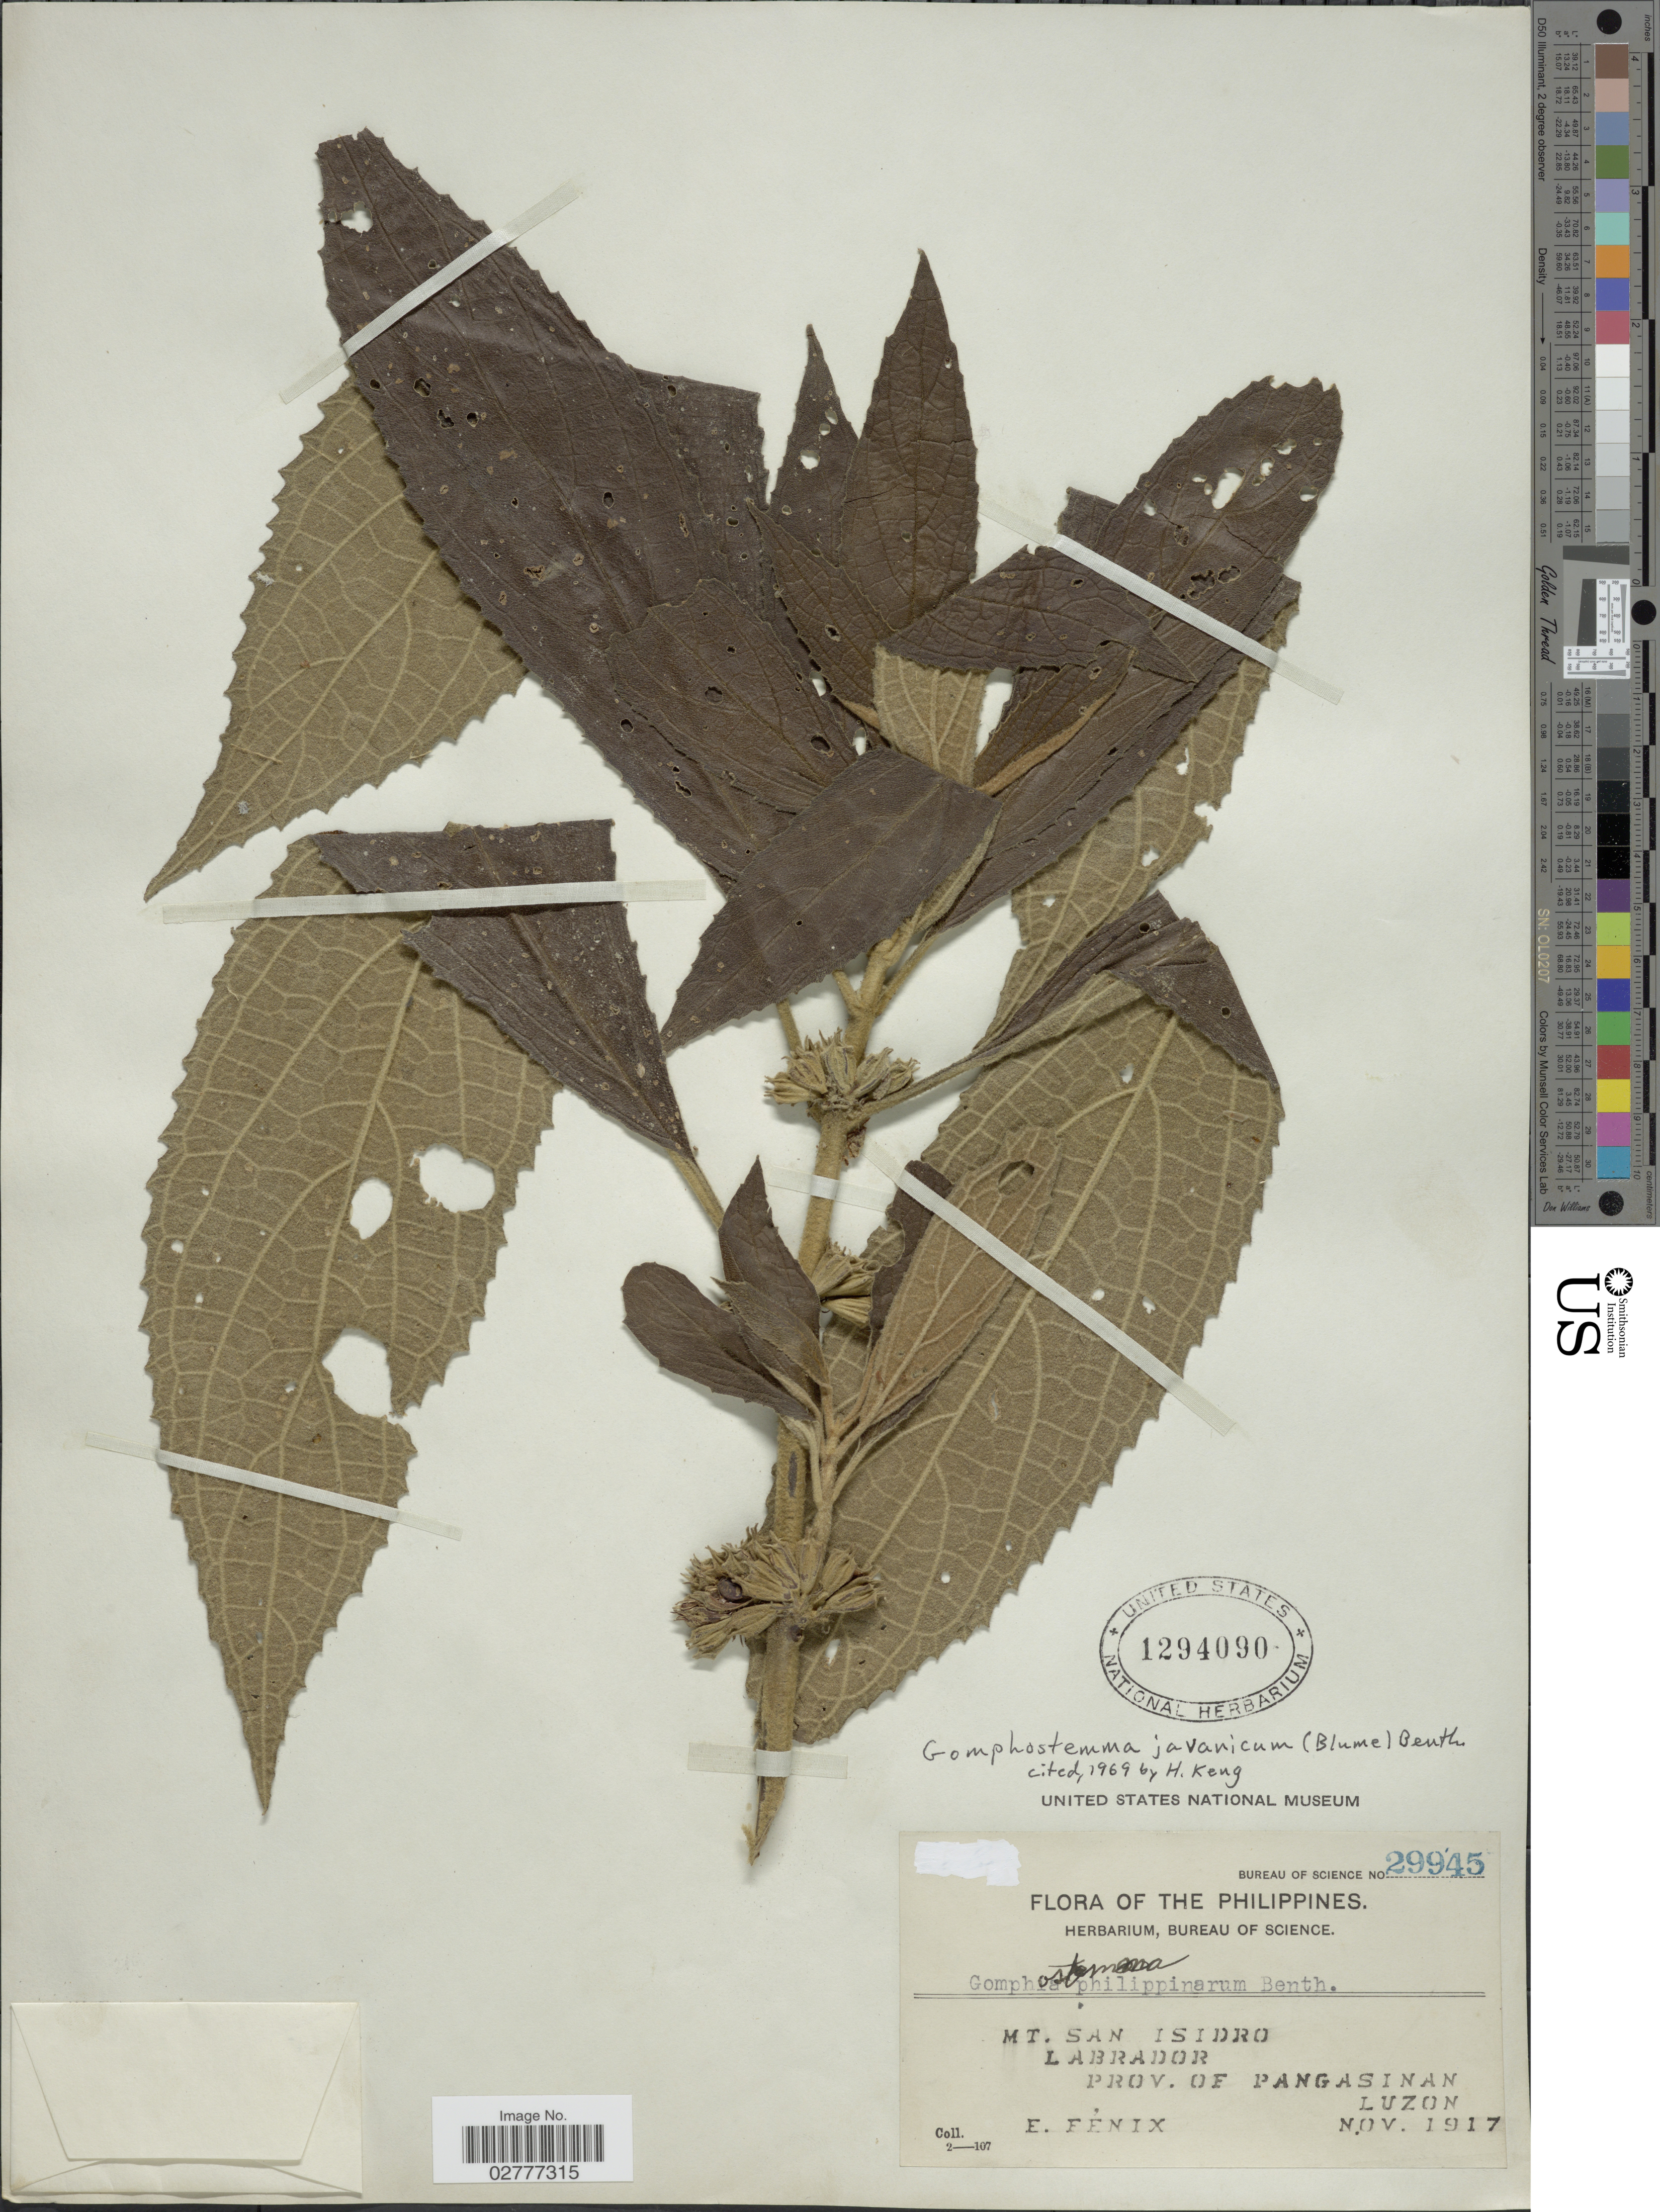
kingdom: Plantae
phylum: Tracheophyta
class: Magnoliopsida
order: Lamiales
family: Lamiaceae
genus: Gomphostemma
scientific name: Gomphostemma javanicum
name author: (Blume) Benth.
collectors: E. Fénix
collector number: Bureau of Science 29945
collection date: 1917-11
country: Philippines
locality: Mt. San Isidro, Labrador, Prov. of Pangasinan, Luzon.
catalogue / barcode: US 1294090